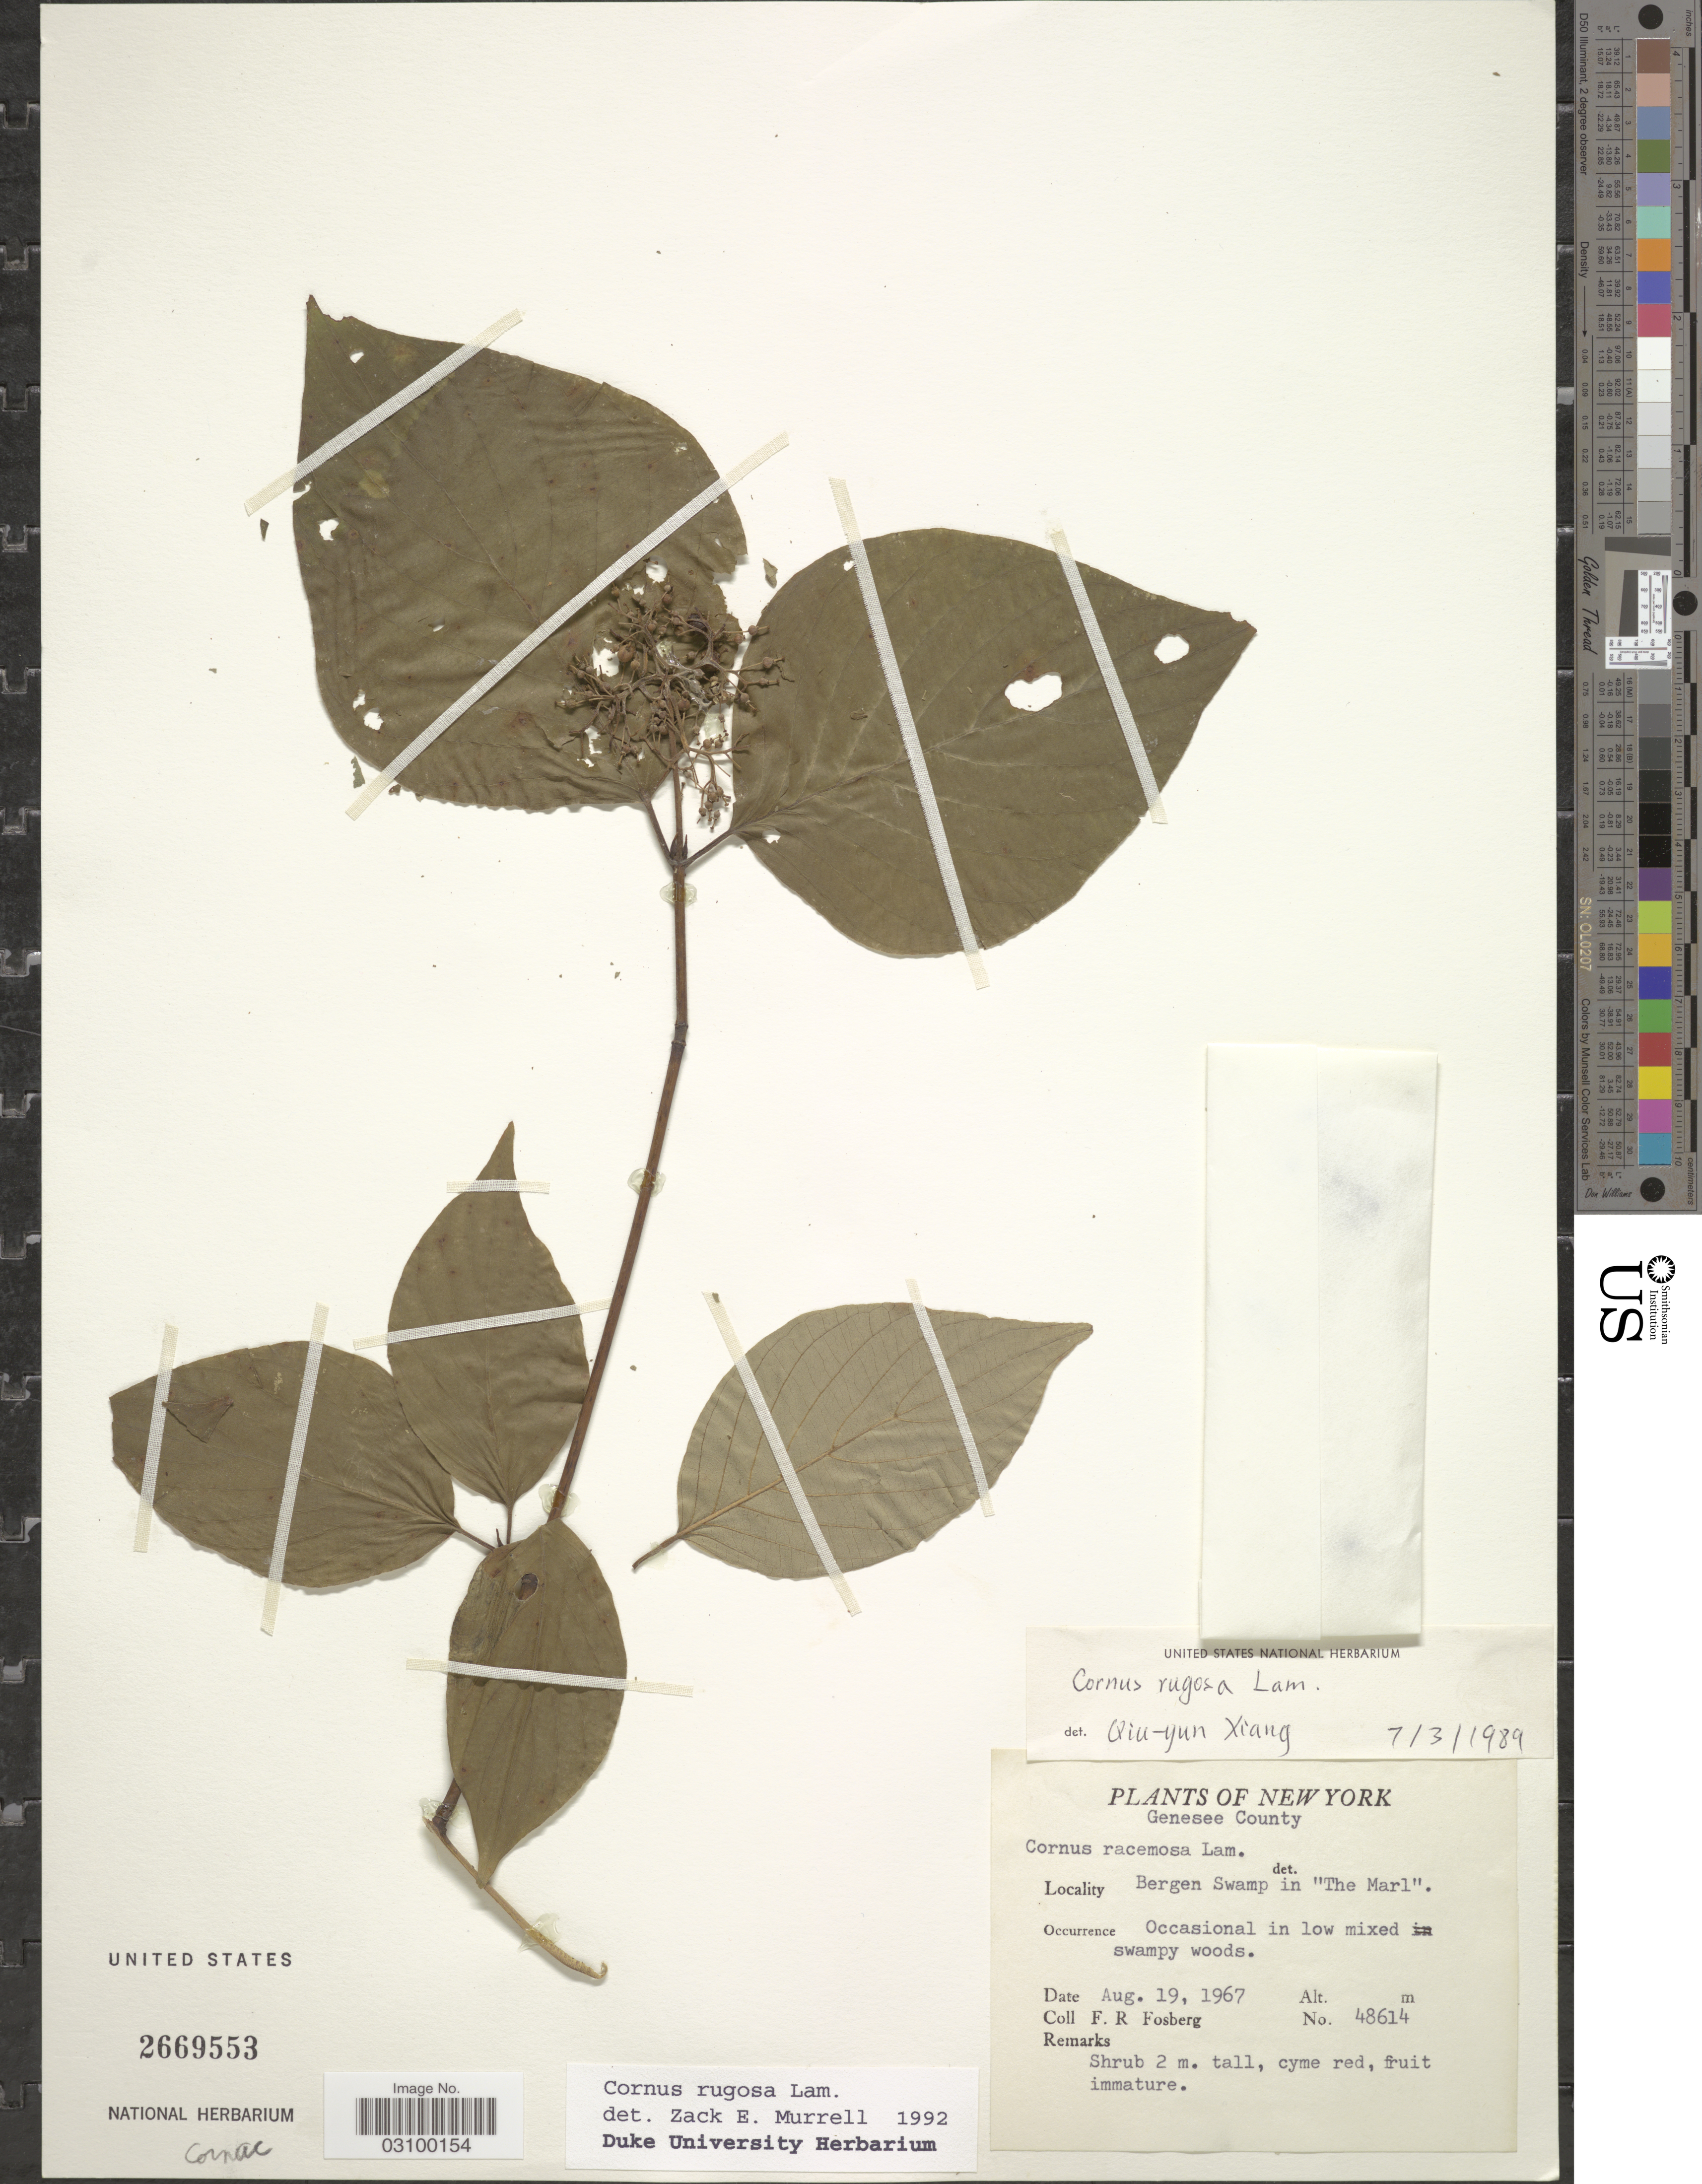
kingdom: Plantae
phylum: Tracheophyta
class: Magnoliopsida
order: Cornales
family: Cornaceae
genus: Cornus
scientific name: Cornus rugosa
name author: Lam.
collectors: F. R. Fosberg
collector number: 48614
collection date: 1967-08-19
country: United States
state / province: New York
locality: Genesee County. Bergen Swamp in "The Marl".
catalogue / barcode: US 2669553